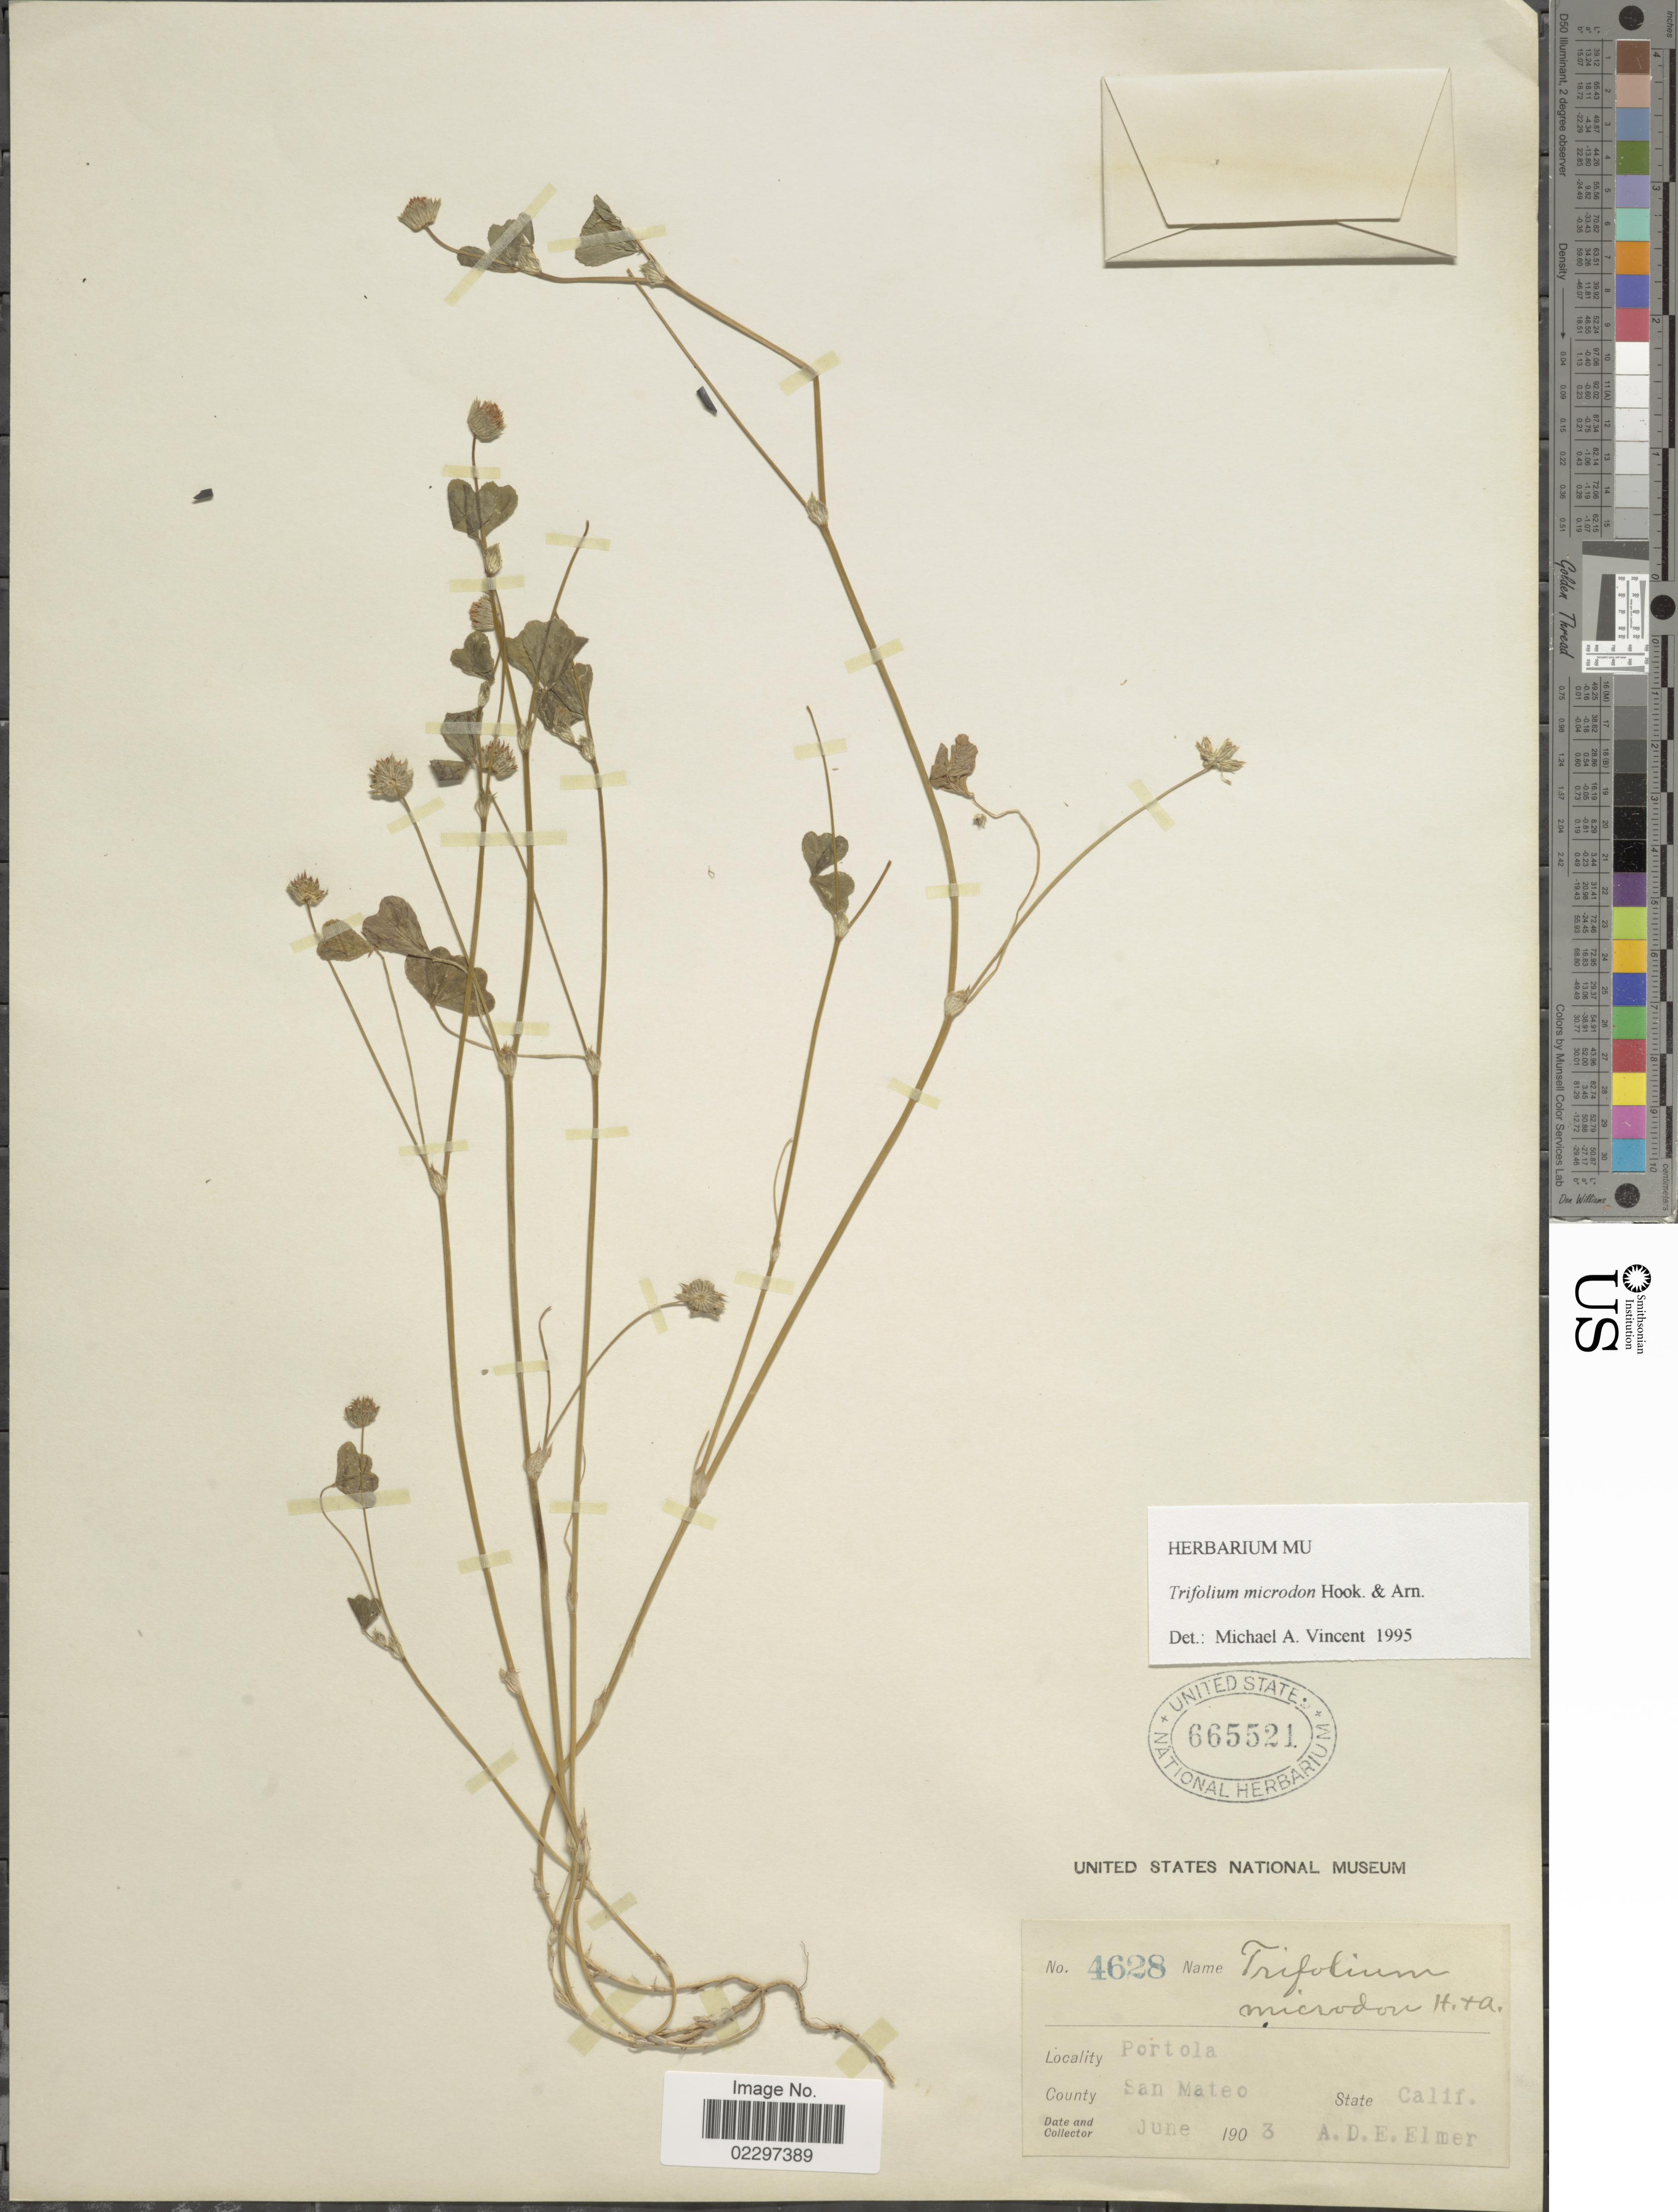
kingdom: Plantae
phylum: Tracheophyta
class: Magnoliopsida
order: Fabales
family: Fabaceae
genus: Trifolium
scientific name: Trifolium microdon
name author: Hook. & Arn.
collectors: A. D. E. Elmer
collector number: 4628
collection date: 1903-06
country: United States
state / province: California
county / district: San Mateo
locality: Portola. County San Mateo.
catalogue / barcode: US 665521